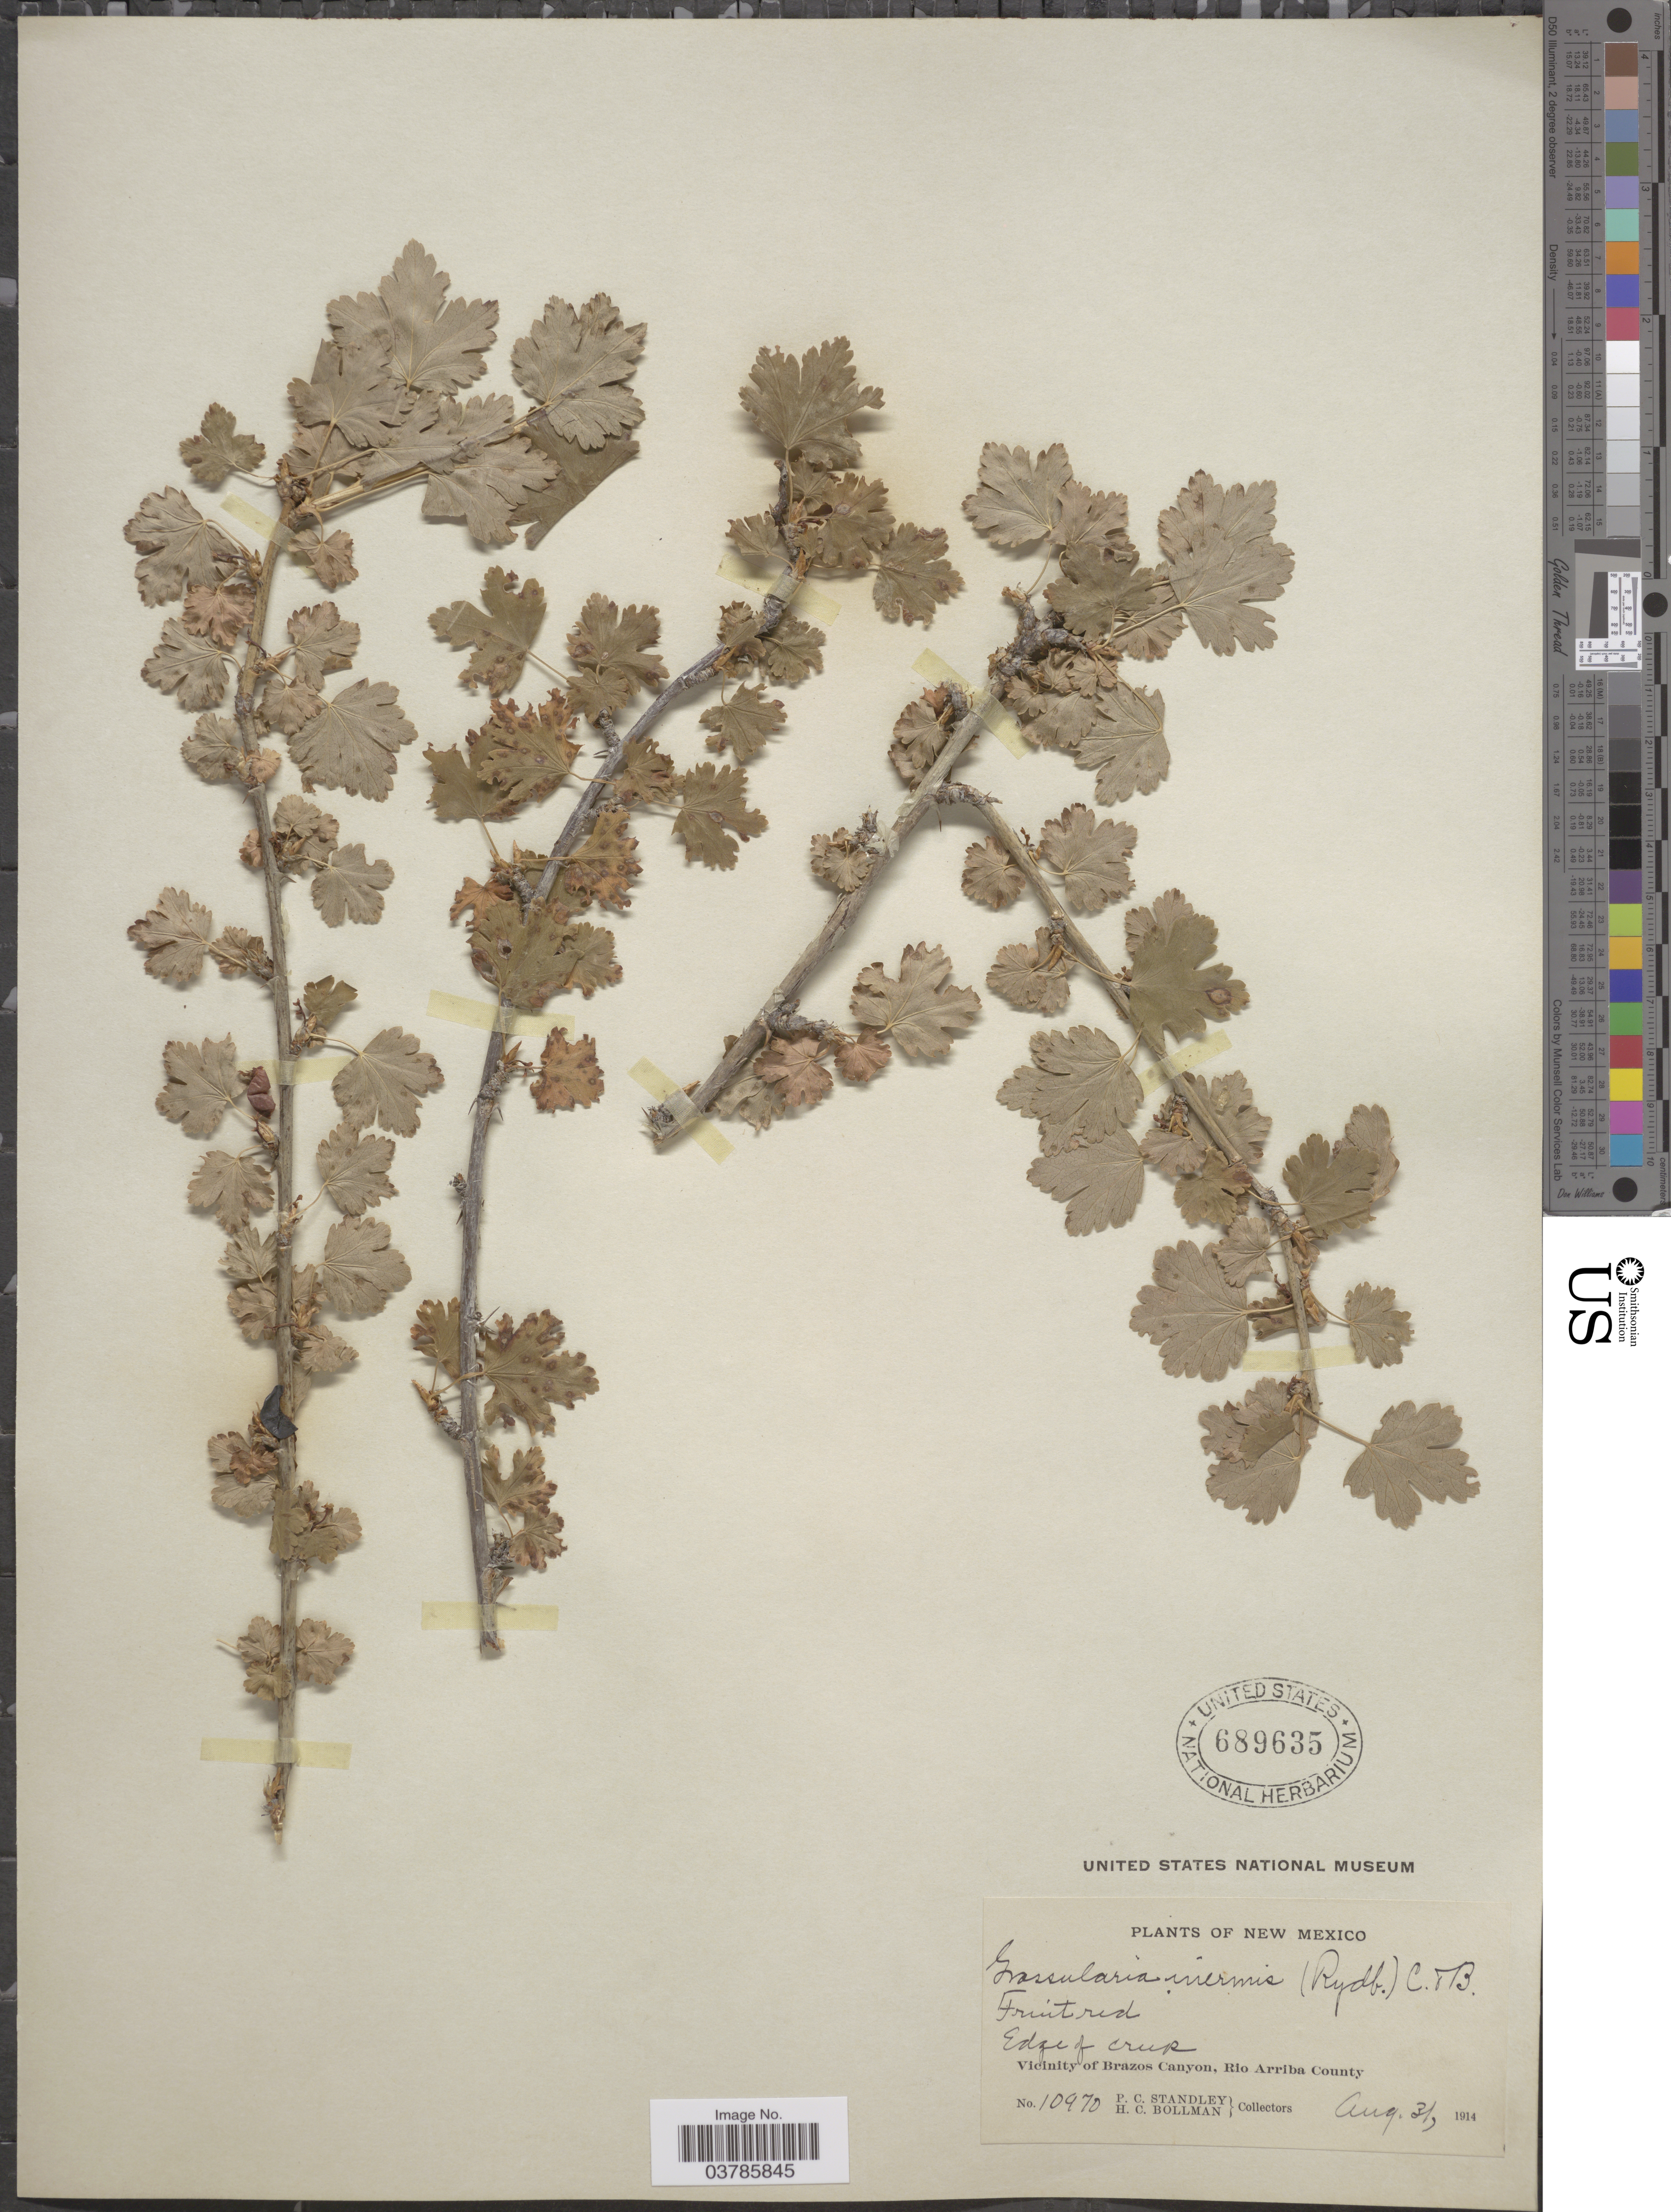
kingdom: Plantae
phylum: Tracheophyta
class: Magnoliopsida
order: Saxifragales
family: Grossulariaceae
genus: Ribes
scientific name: Ribes inerme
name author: Rydb.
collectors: P. C. Standley & H. C. Bollman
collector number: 10970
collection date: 1914-08-31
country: United States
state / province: New Mexico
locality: Edge of creek Vicinity of Brazos Canyon, Rio Arriba County.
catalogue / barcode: US 689635